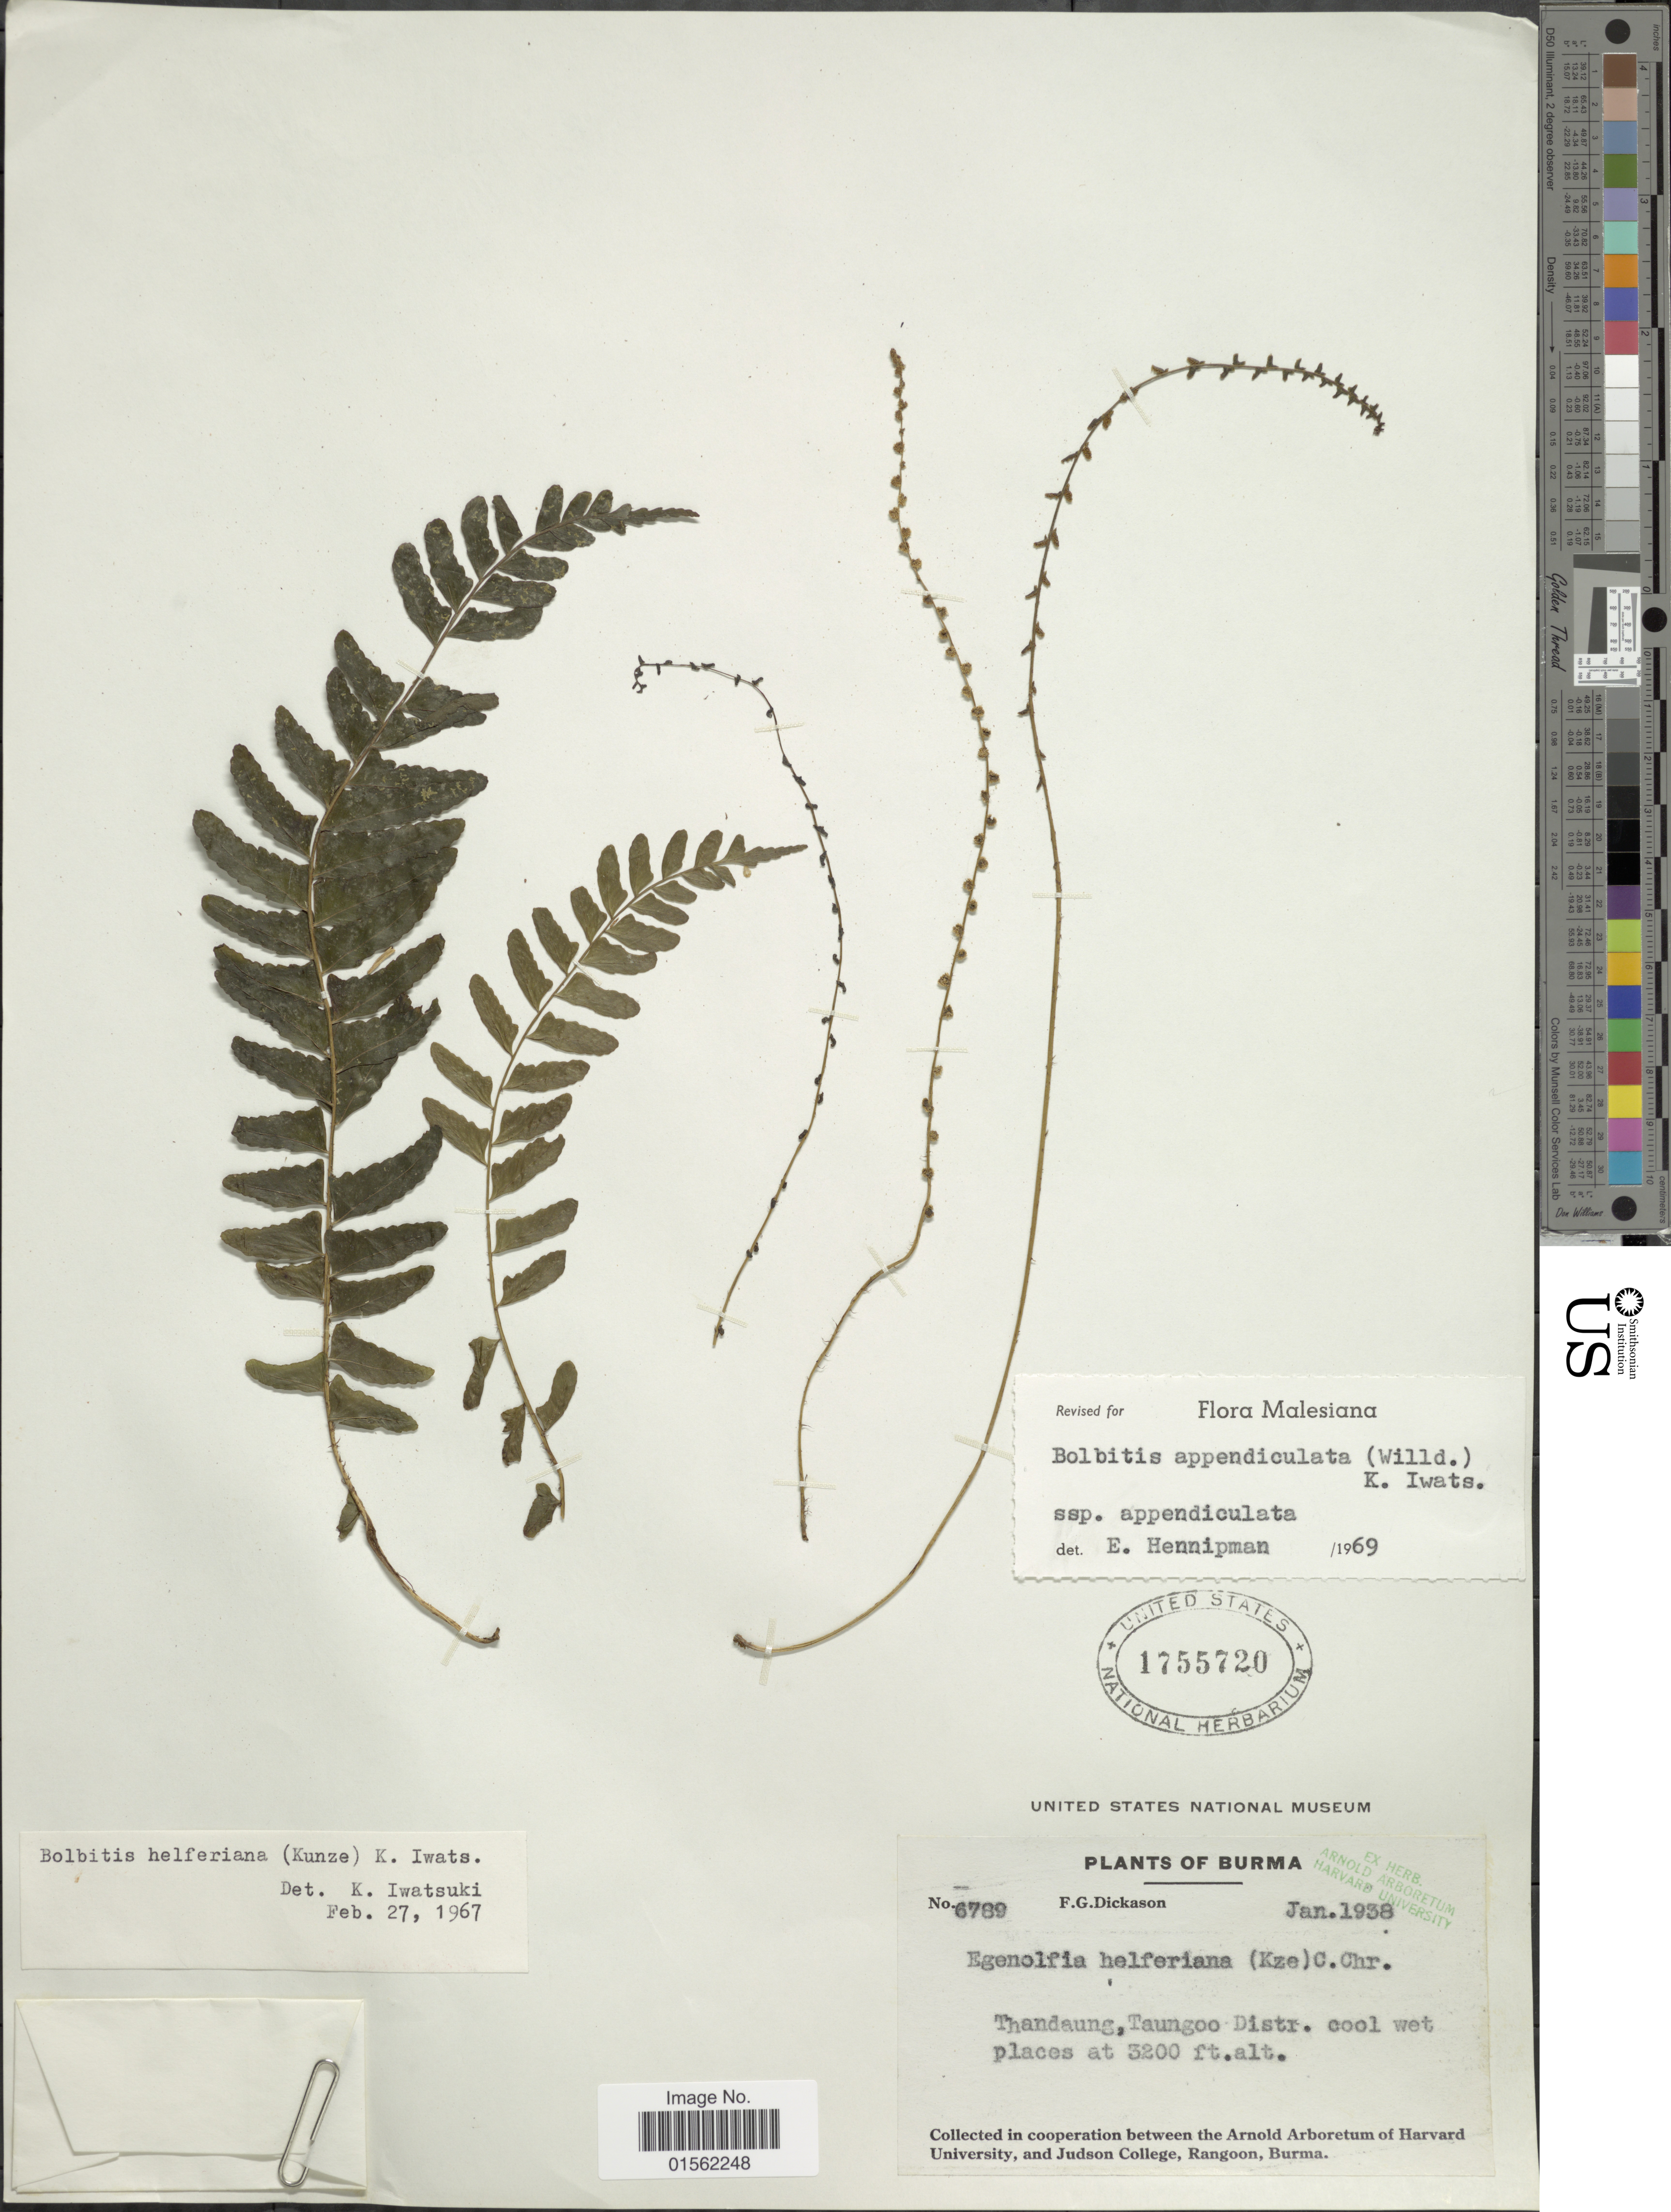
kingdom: Plantae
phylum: Tracheophyta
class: Polypodiopsida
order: Polypodiales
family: Dryopteridaceae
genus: Bolbitis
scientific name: Bolbitis appendiculata var. appendiculata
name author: (Willd.) K. Iwats.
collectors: F. Dickason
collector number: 6789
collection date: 1938-01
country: Myanmar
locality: Burma, Thandaung, Taungoo Distr, cool wet places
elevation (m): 975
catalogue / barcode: US 1755720